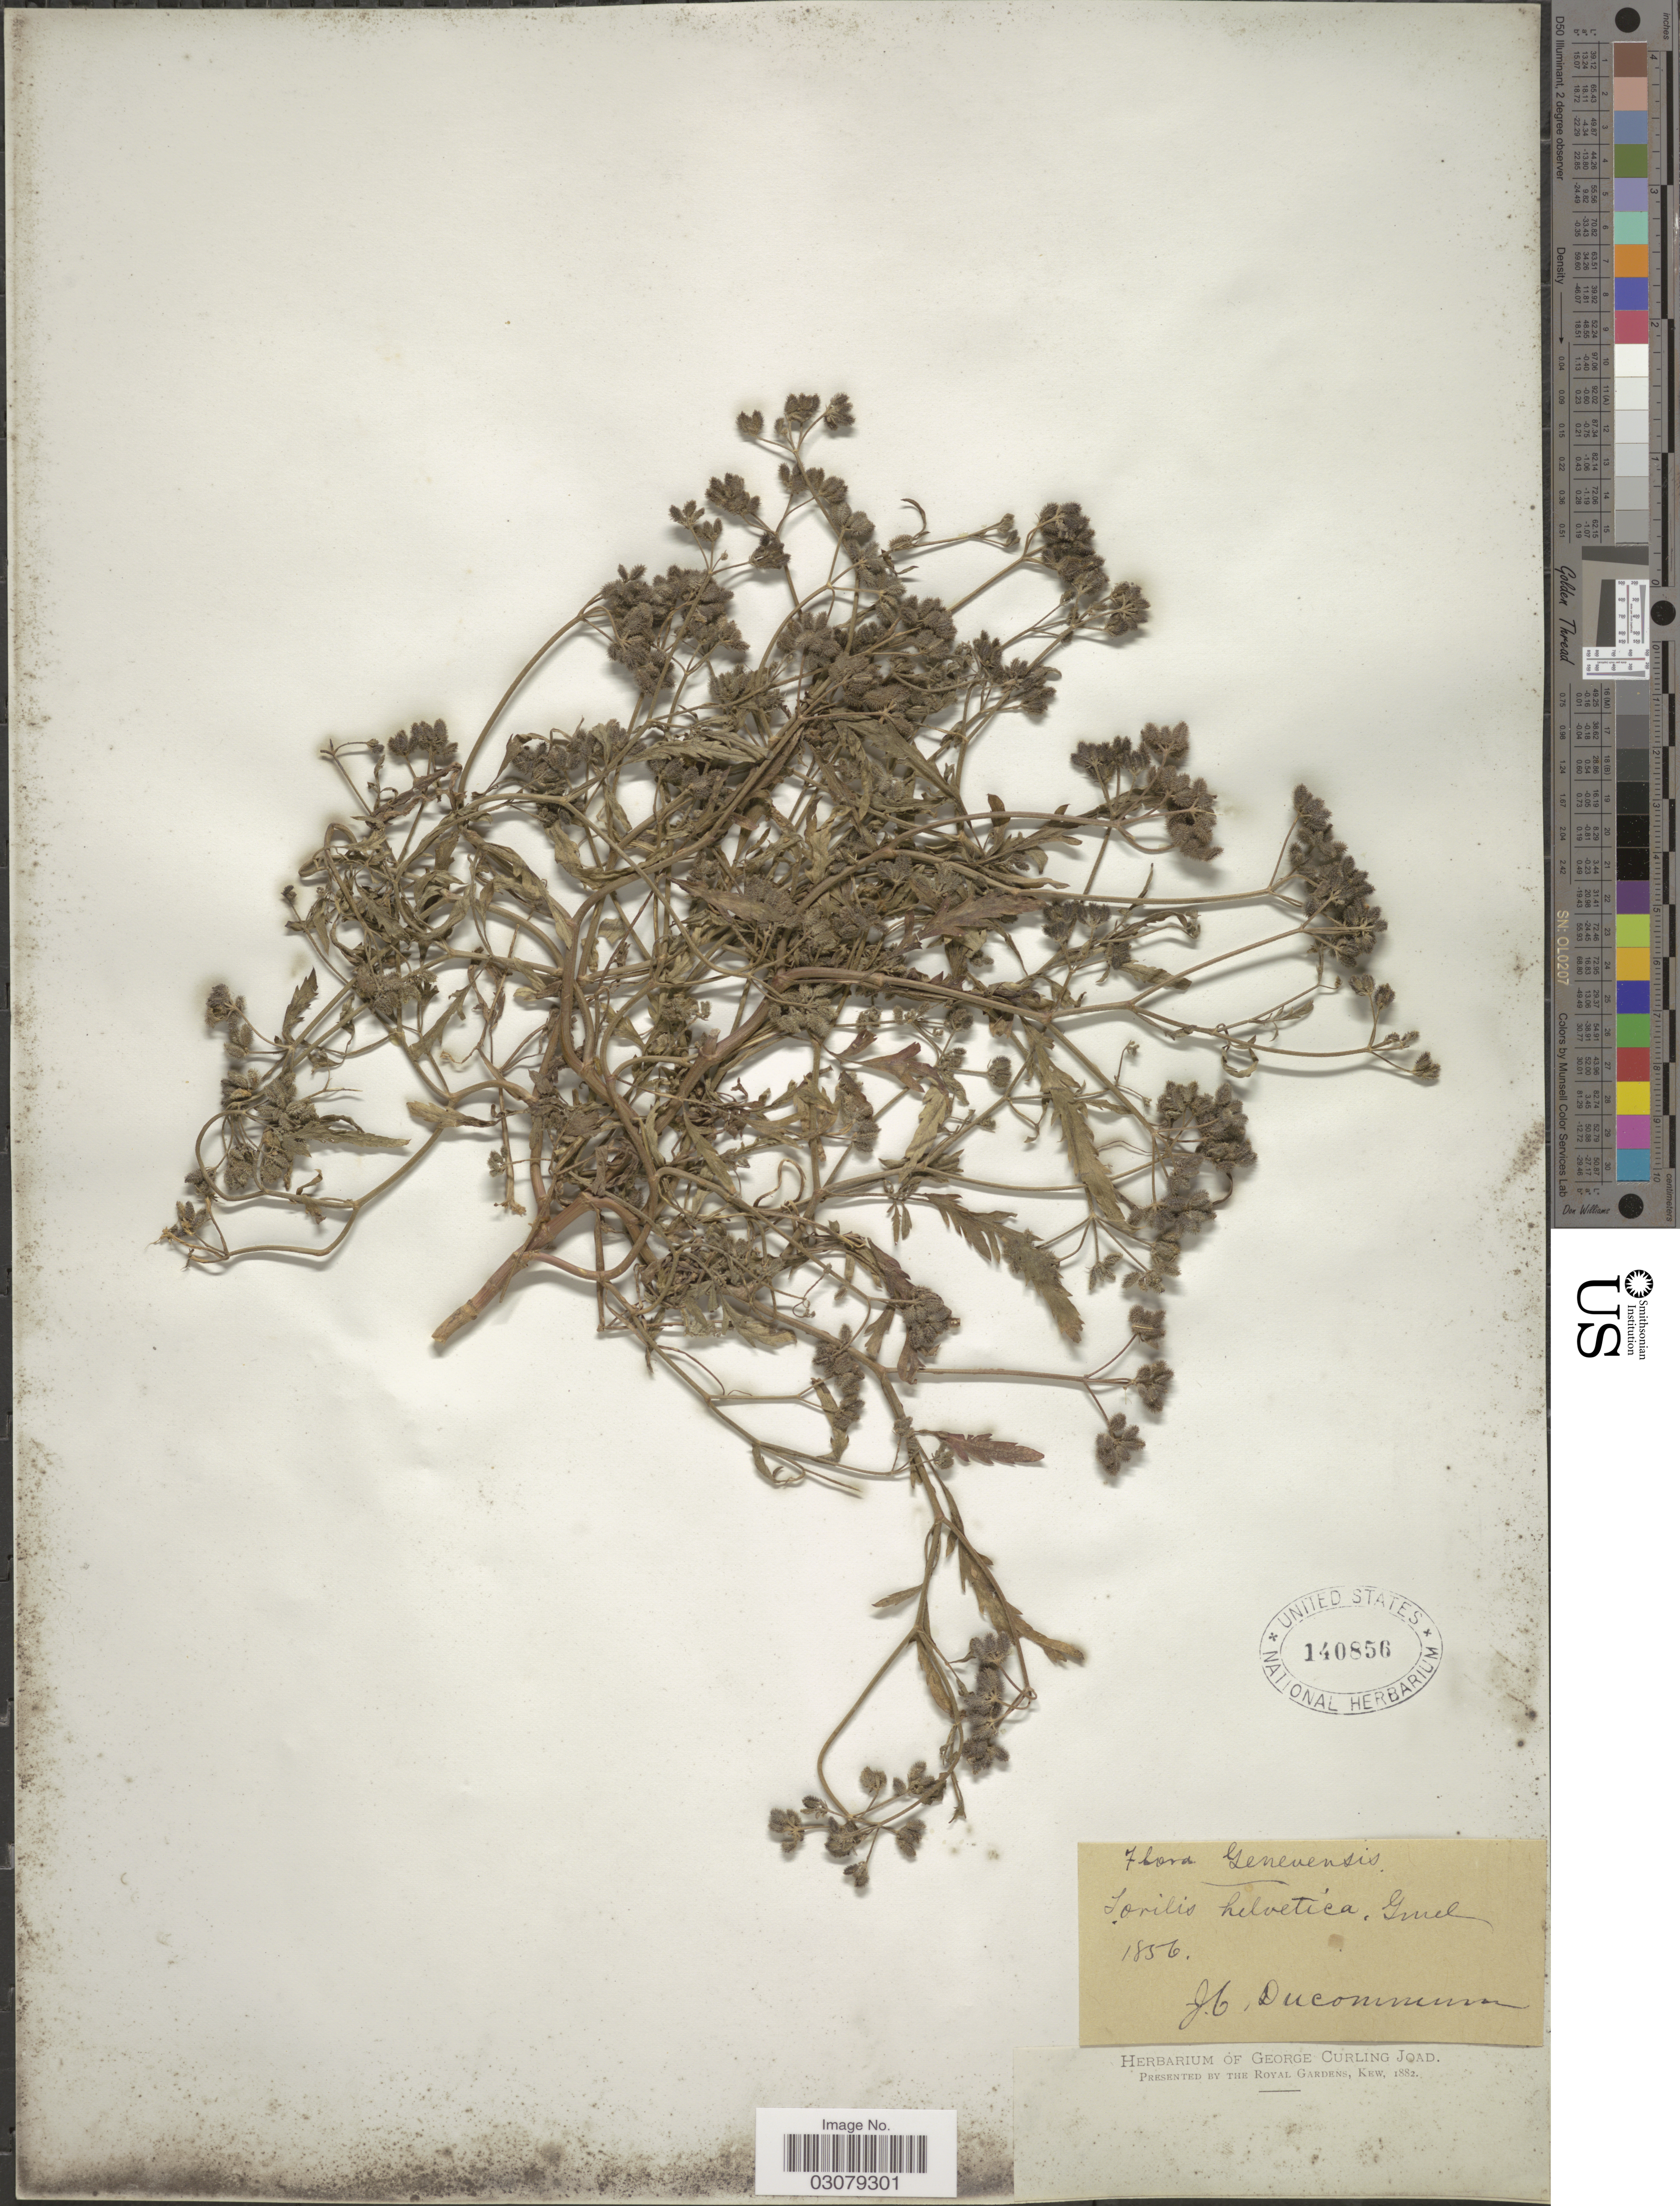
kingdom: Plantae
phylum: Tracheophyta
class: Magnoliopsida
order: Apiales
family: Apiaceae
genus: Torilis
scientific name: Torilis infesta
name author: (L.) Clairv.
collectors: J. Ducommun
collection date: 1856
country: Switzerland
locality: Genevensis.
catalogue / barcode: US 140856